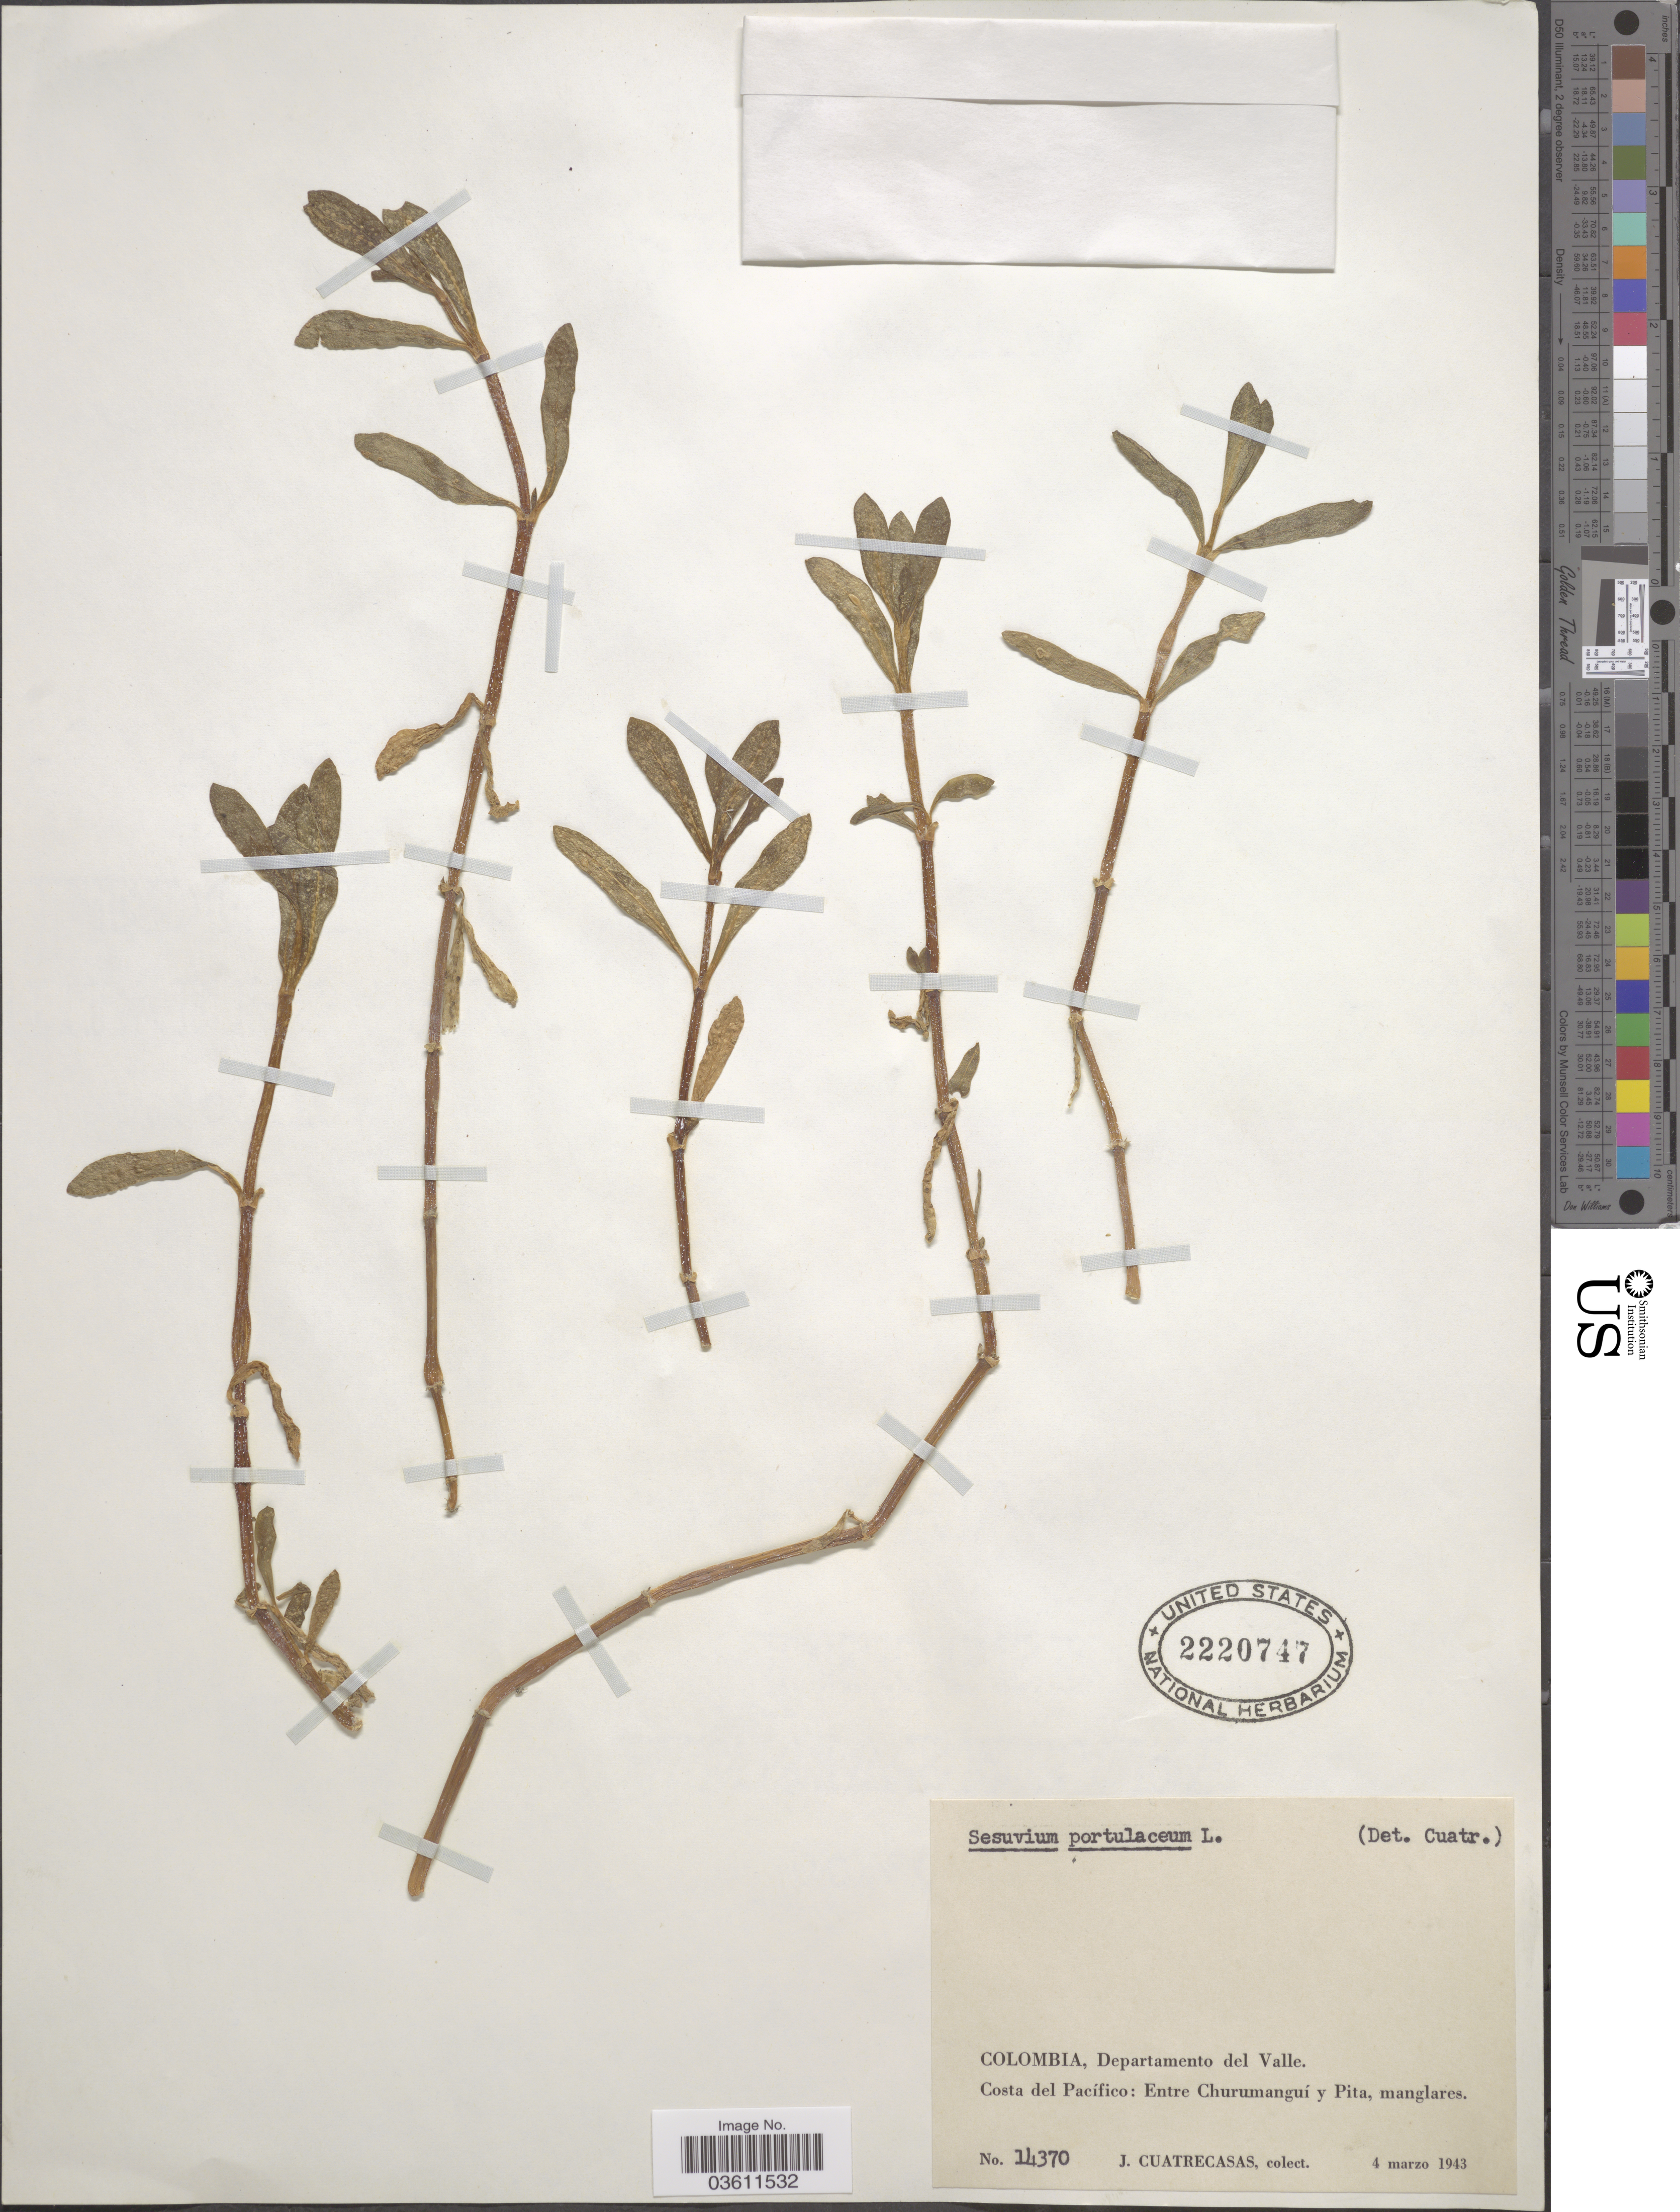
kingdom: Plantae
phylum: Tracheophyta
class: Magnoliopsida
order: Caryophyllales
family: Aizoaceae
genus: Sesuvium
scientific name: Sesuvium portulacastrum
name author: (L.) L.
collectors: J. Cuatrecasas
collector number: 14370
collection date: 1943-03-04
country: Colombia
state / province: Valle del Cauca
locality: Departamento del Valle. Costa del Pacífico: entre Churumanguí y Pita, manglares.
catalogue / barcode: US 2220747